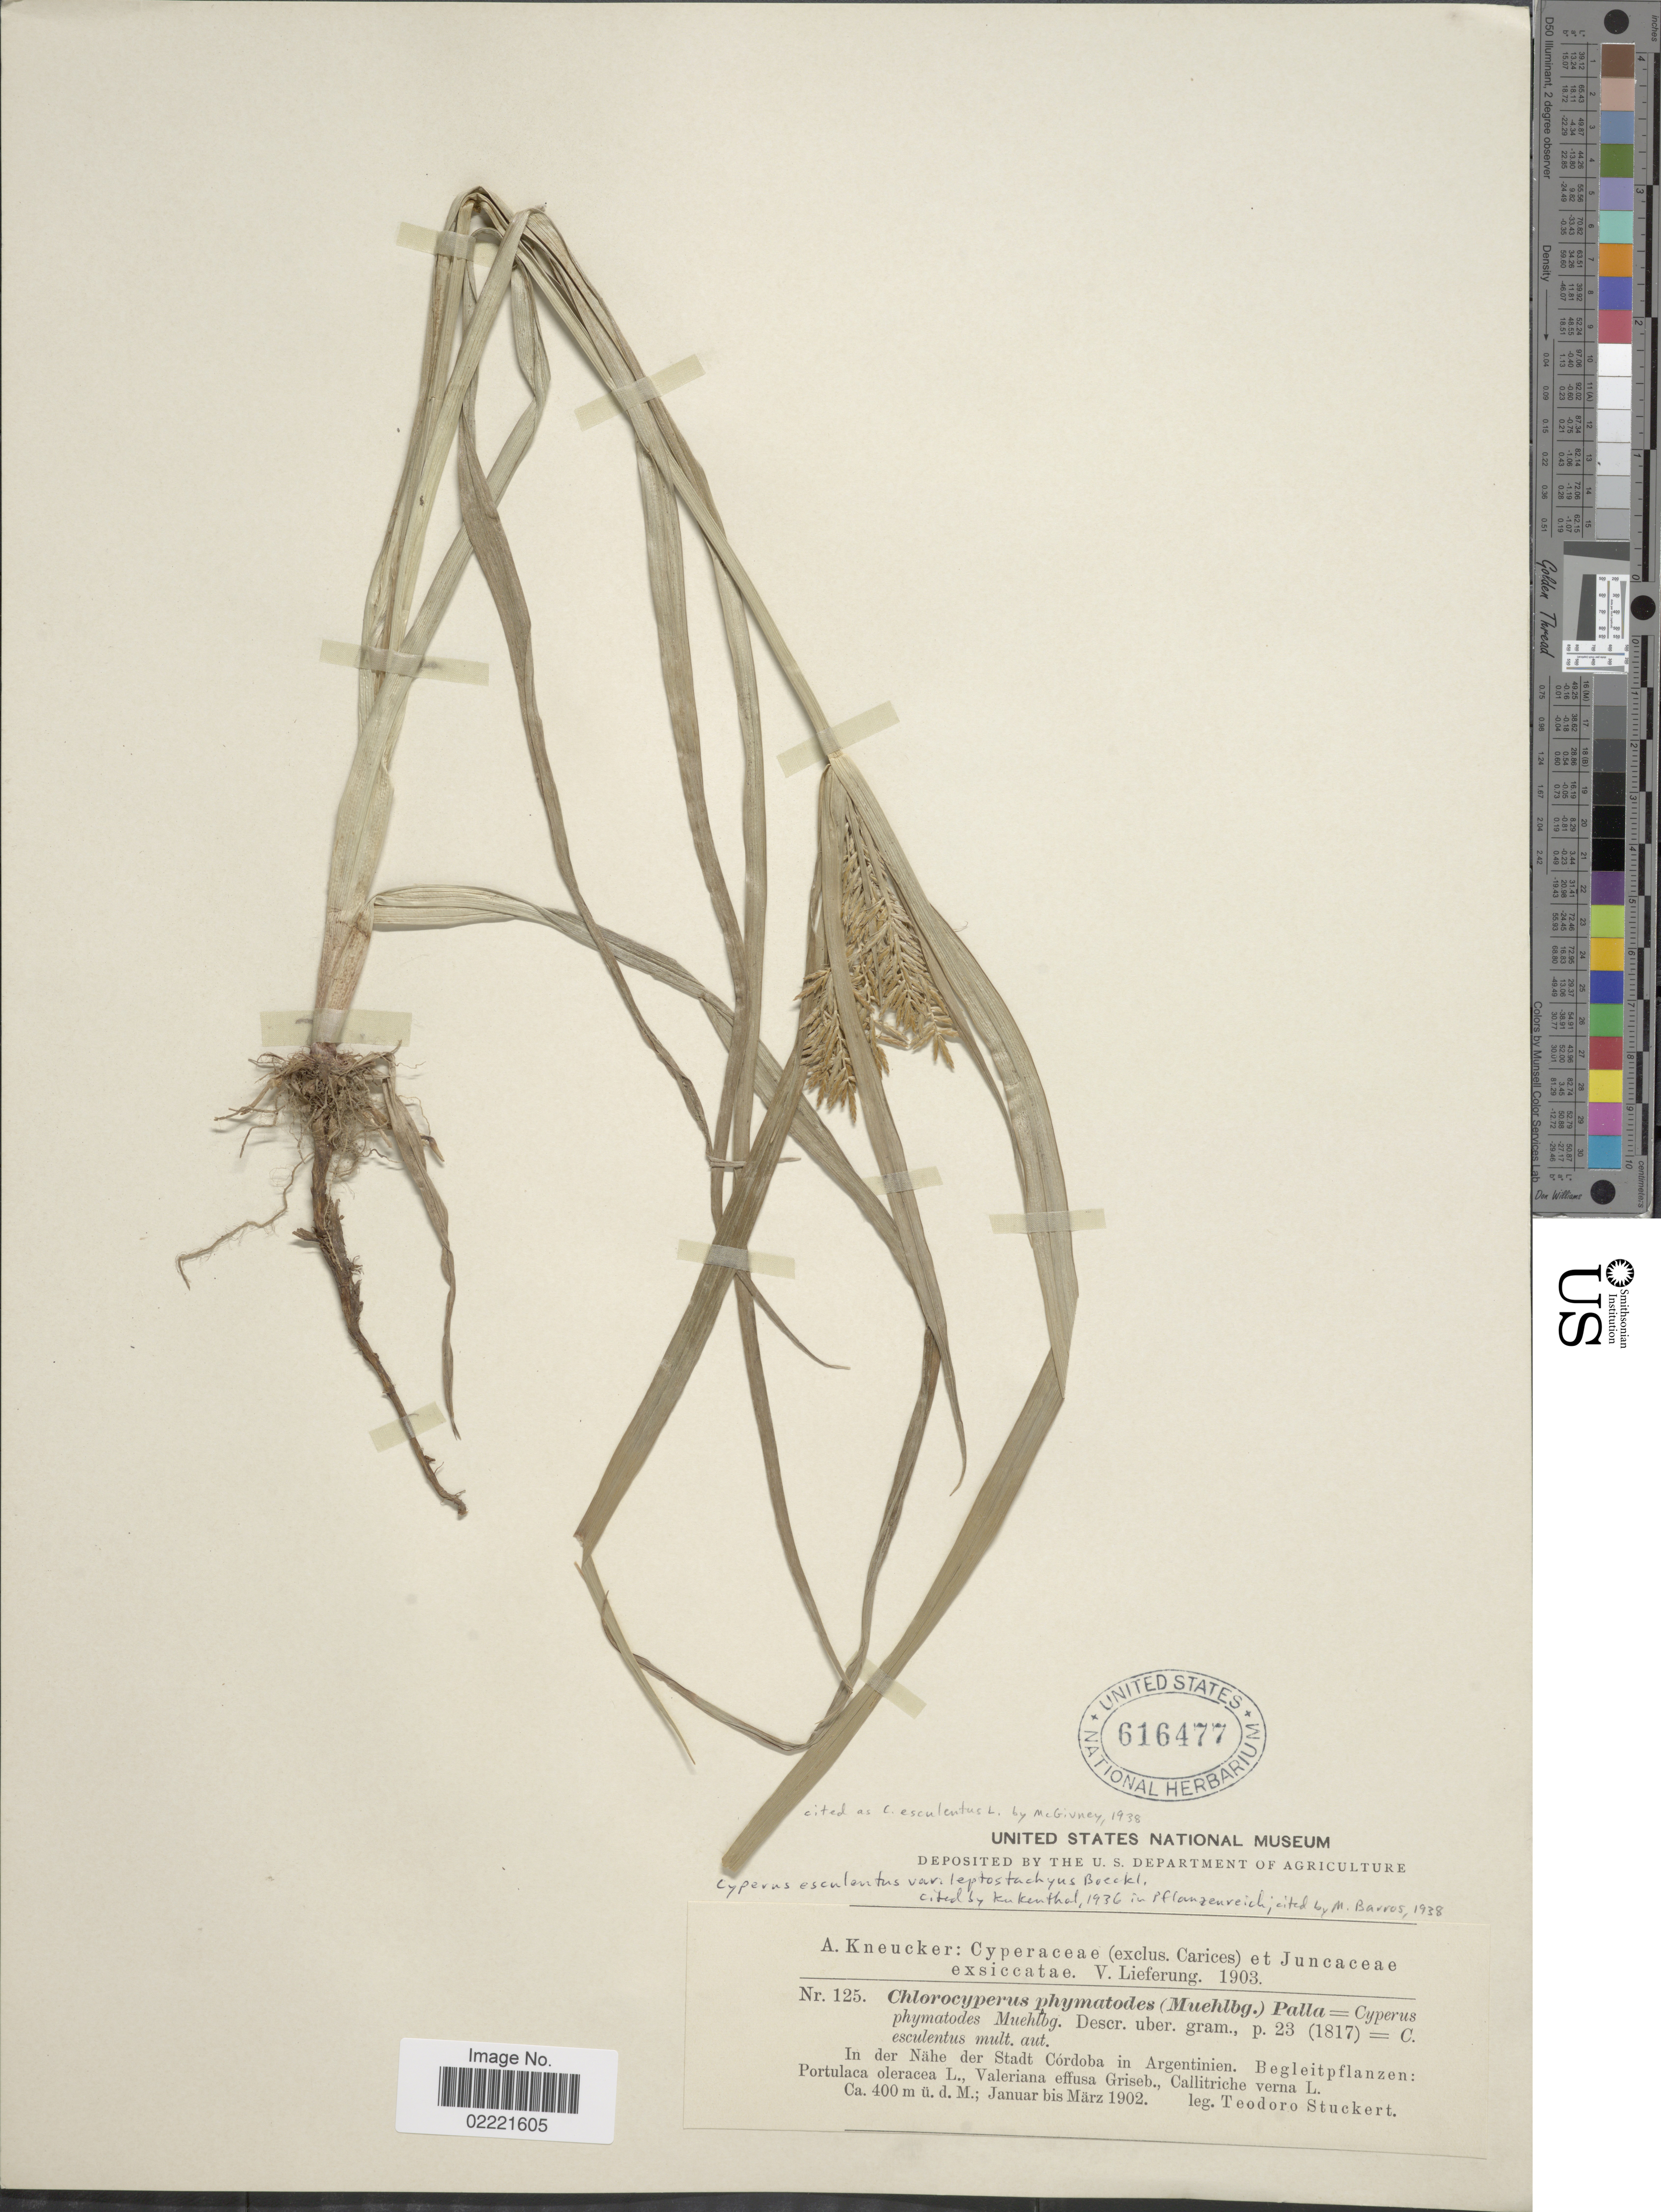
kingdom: Plantae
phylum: Tracheophyta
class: Liliopsida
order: Poales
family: Cyperaceae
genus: Cyperus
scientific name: Cyperus esculentus var. leptostachyus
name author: Boeckeler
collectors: T. Stuckert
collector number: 125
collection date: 1902-01/1902-03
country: Argentina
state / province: Cordoba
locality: In der Nahe der Stadt Cordoba in Argentinien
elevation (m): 400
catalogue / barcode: US 616477